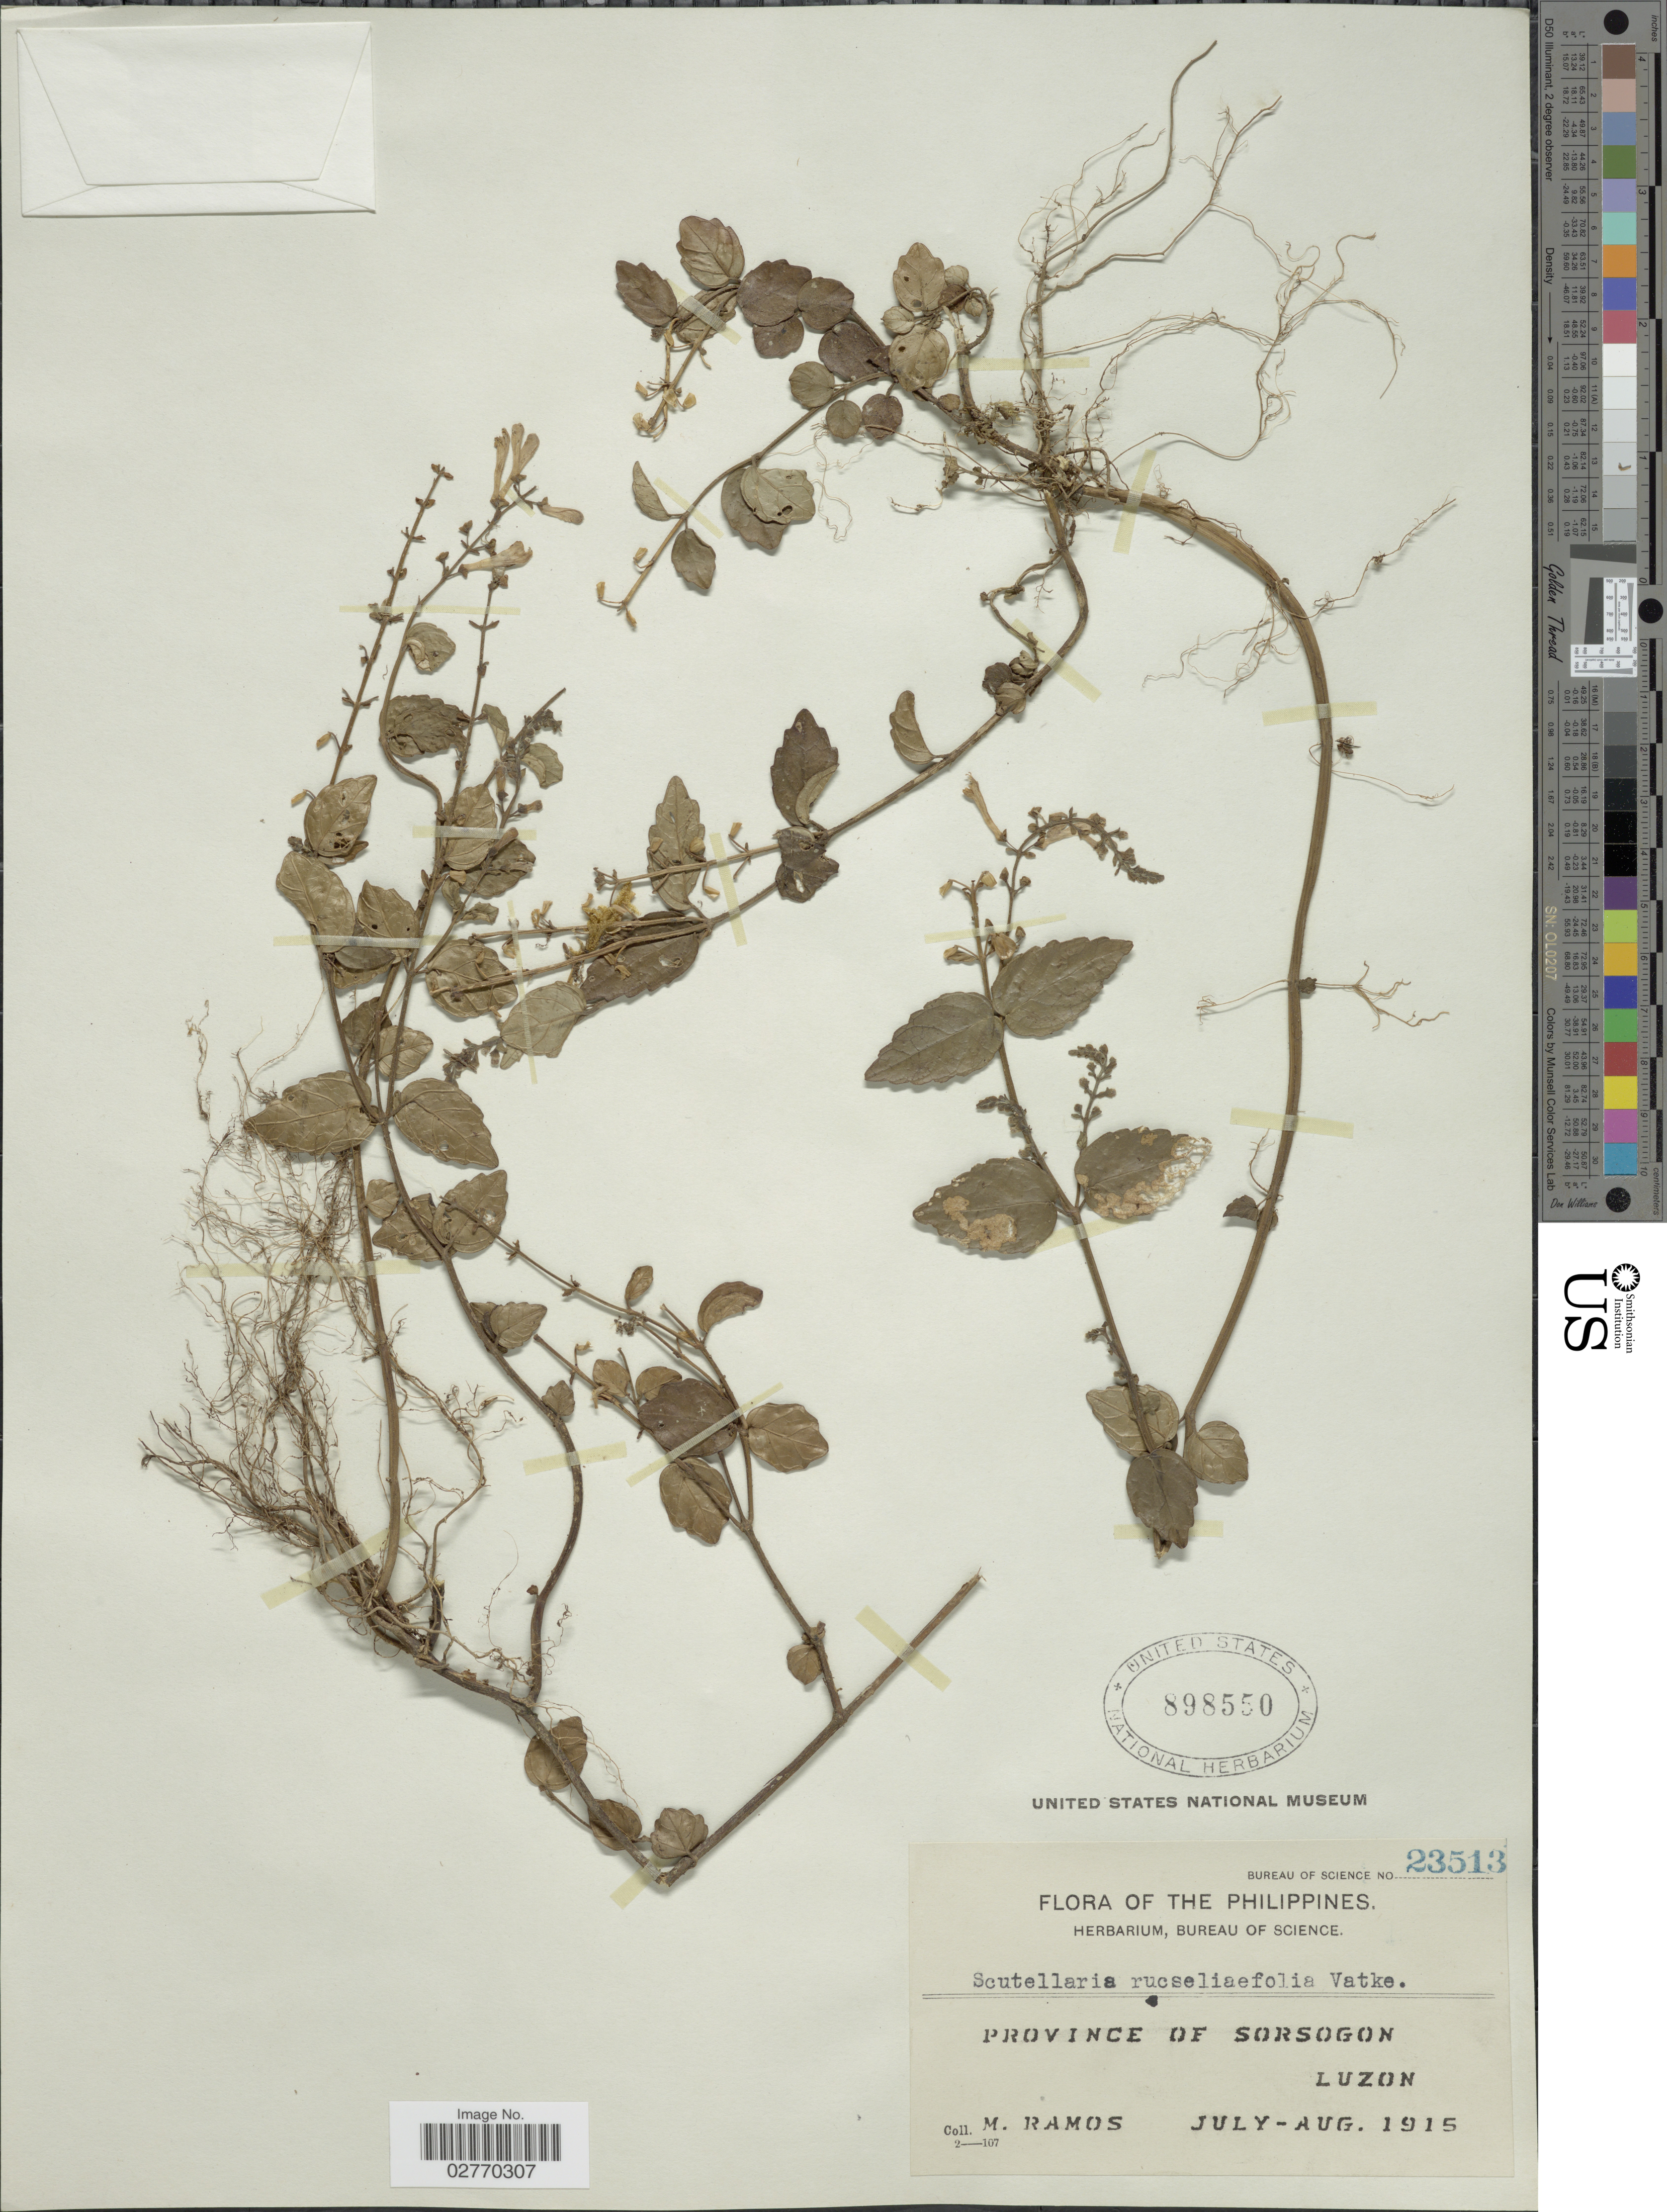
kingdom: Plantae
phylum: Tracheophyta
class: Magnoliopsida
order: Lamiales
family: Lamiaceae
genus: Scutellaria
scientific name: Scutellaria javanica var. russelliifolia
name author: (Vatke) H. Keng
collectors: M. Ramos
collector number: Bureau of Science 23513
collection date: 1915-07/1915-08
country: Philippines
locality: Province of Sorsogon. Luzon.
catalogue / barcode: US 898550